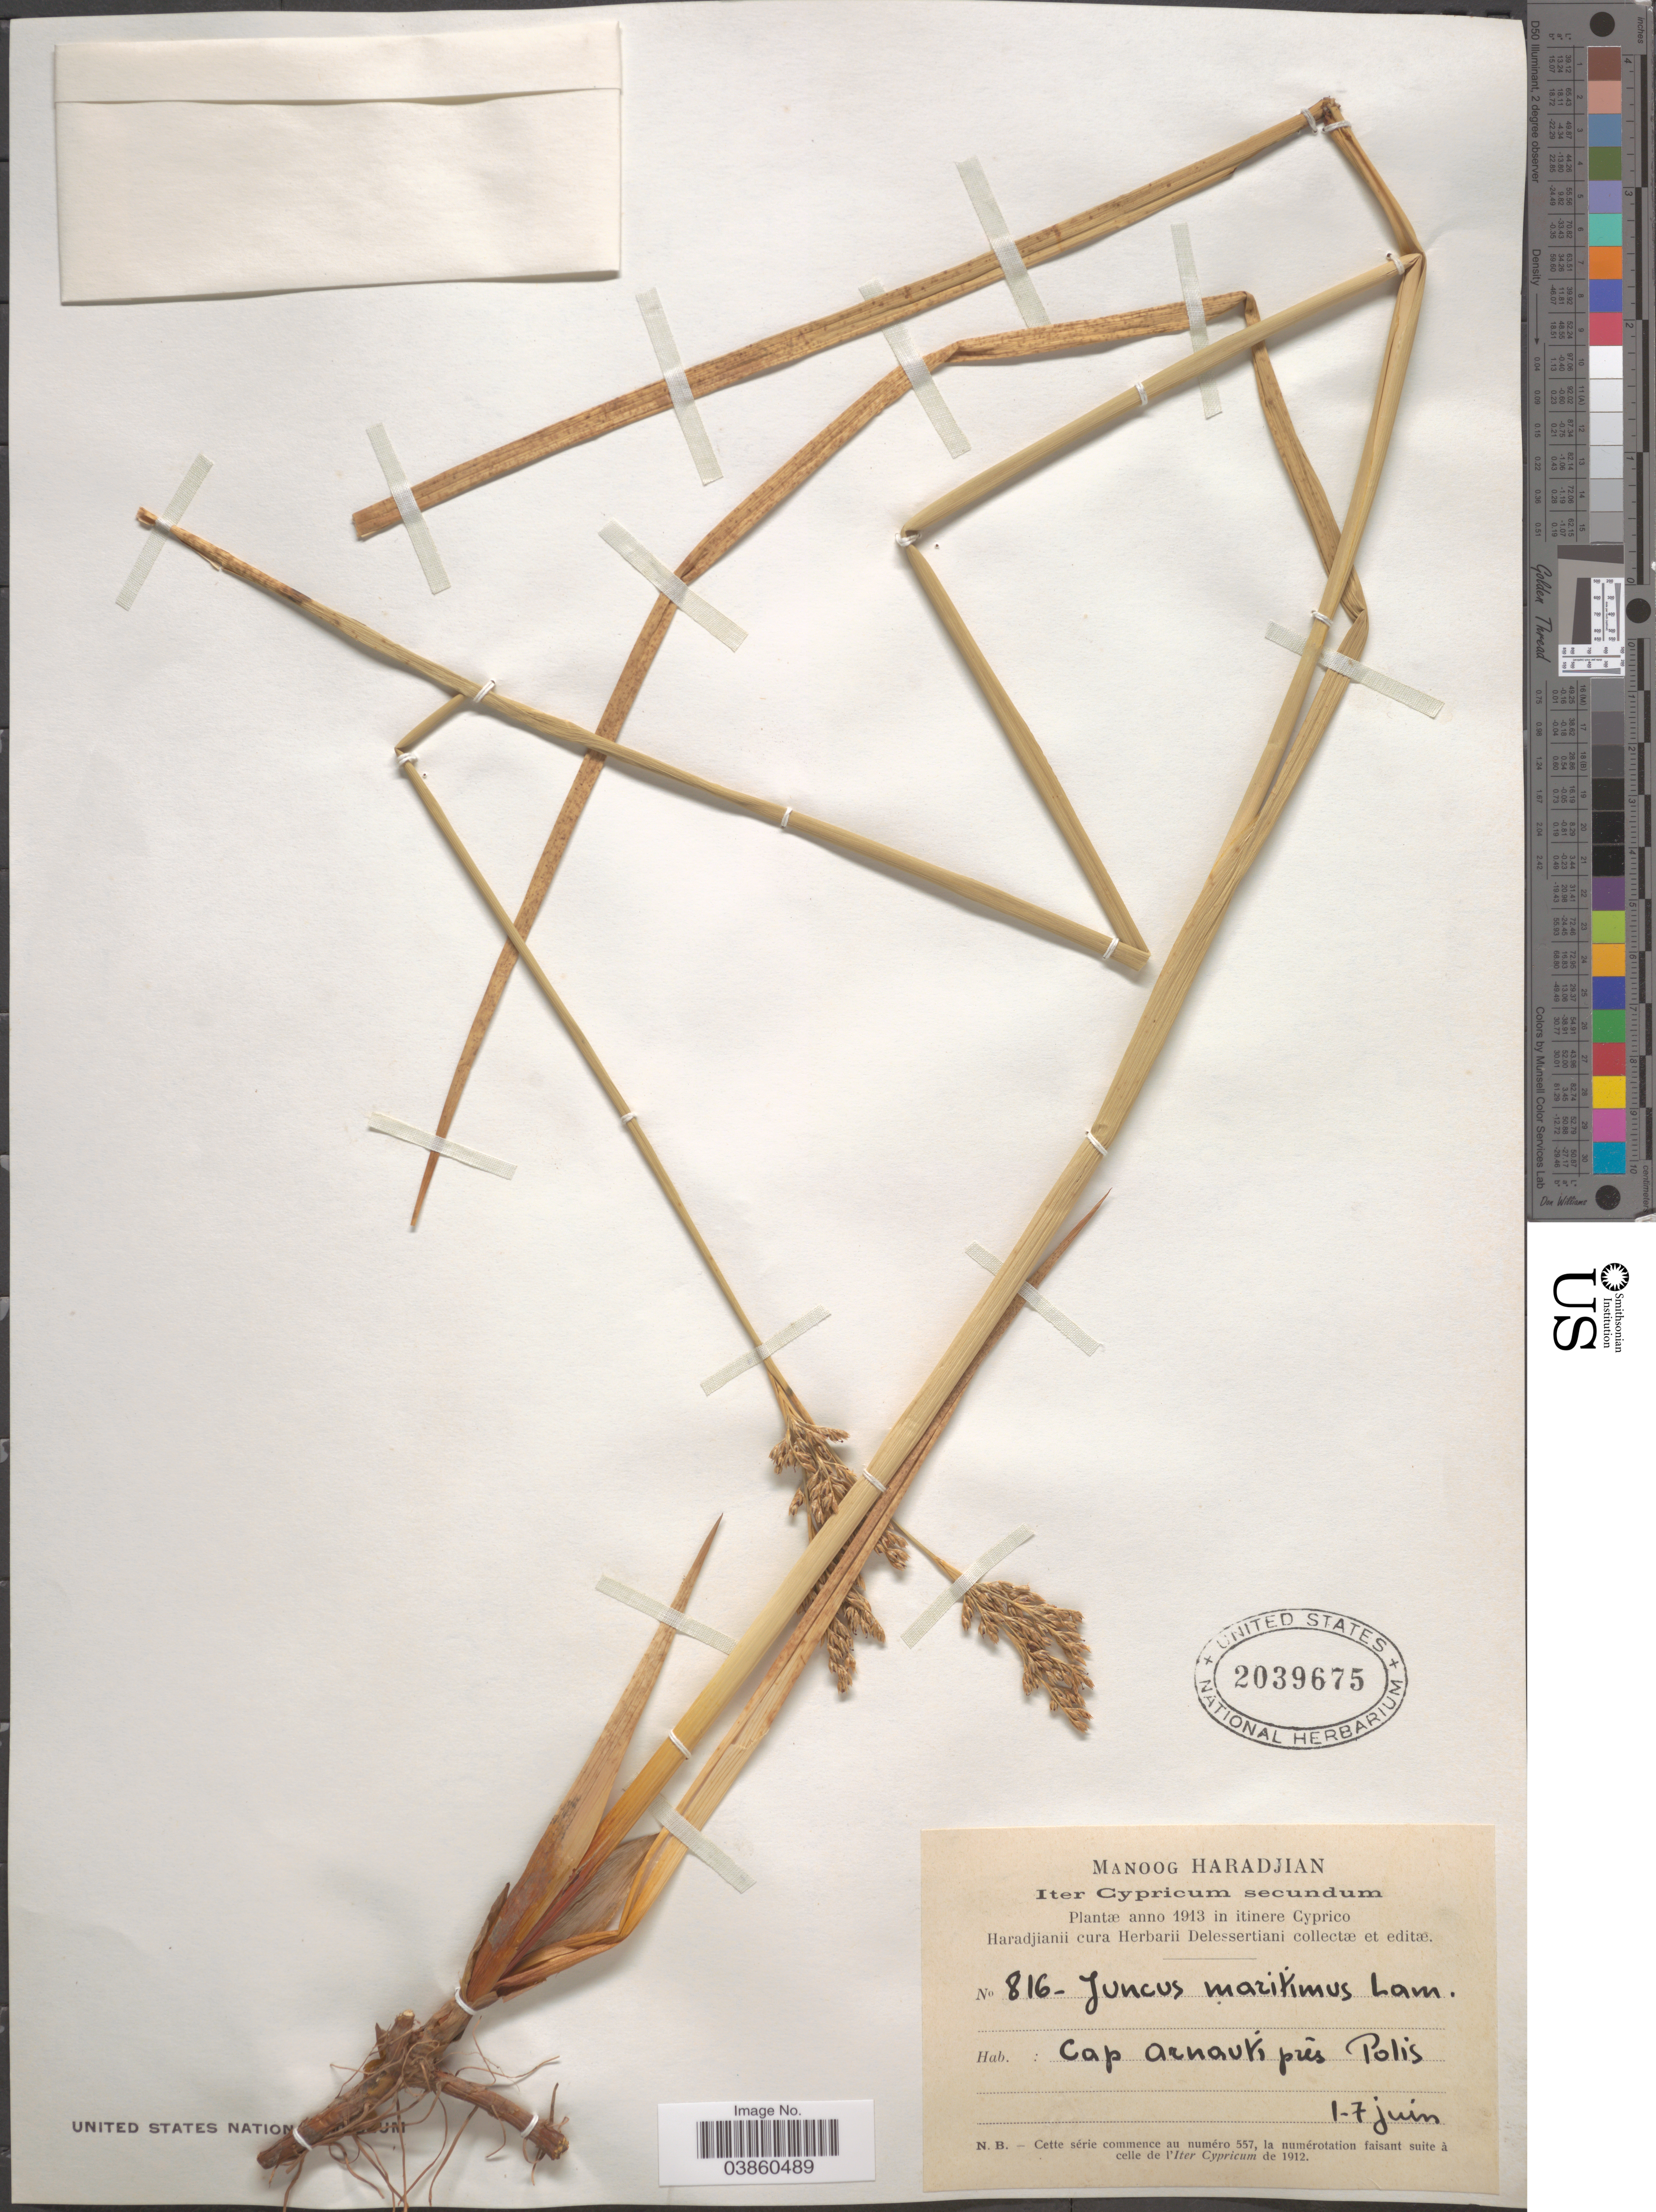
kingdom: Plantae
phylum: Tracheophyta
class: Liliopsida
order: Poales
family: Juncaceae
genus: Juncus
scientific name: Juncus maritimus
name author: Lam.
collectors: M. Haradjian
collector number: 816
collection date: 1913-06-01/1913-06-07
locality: Cap arnauti près Polis.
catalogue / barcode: US 2039675